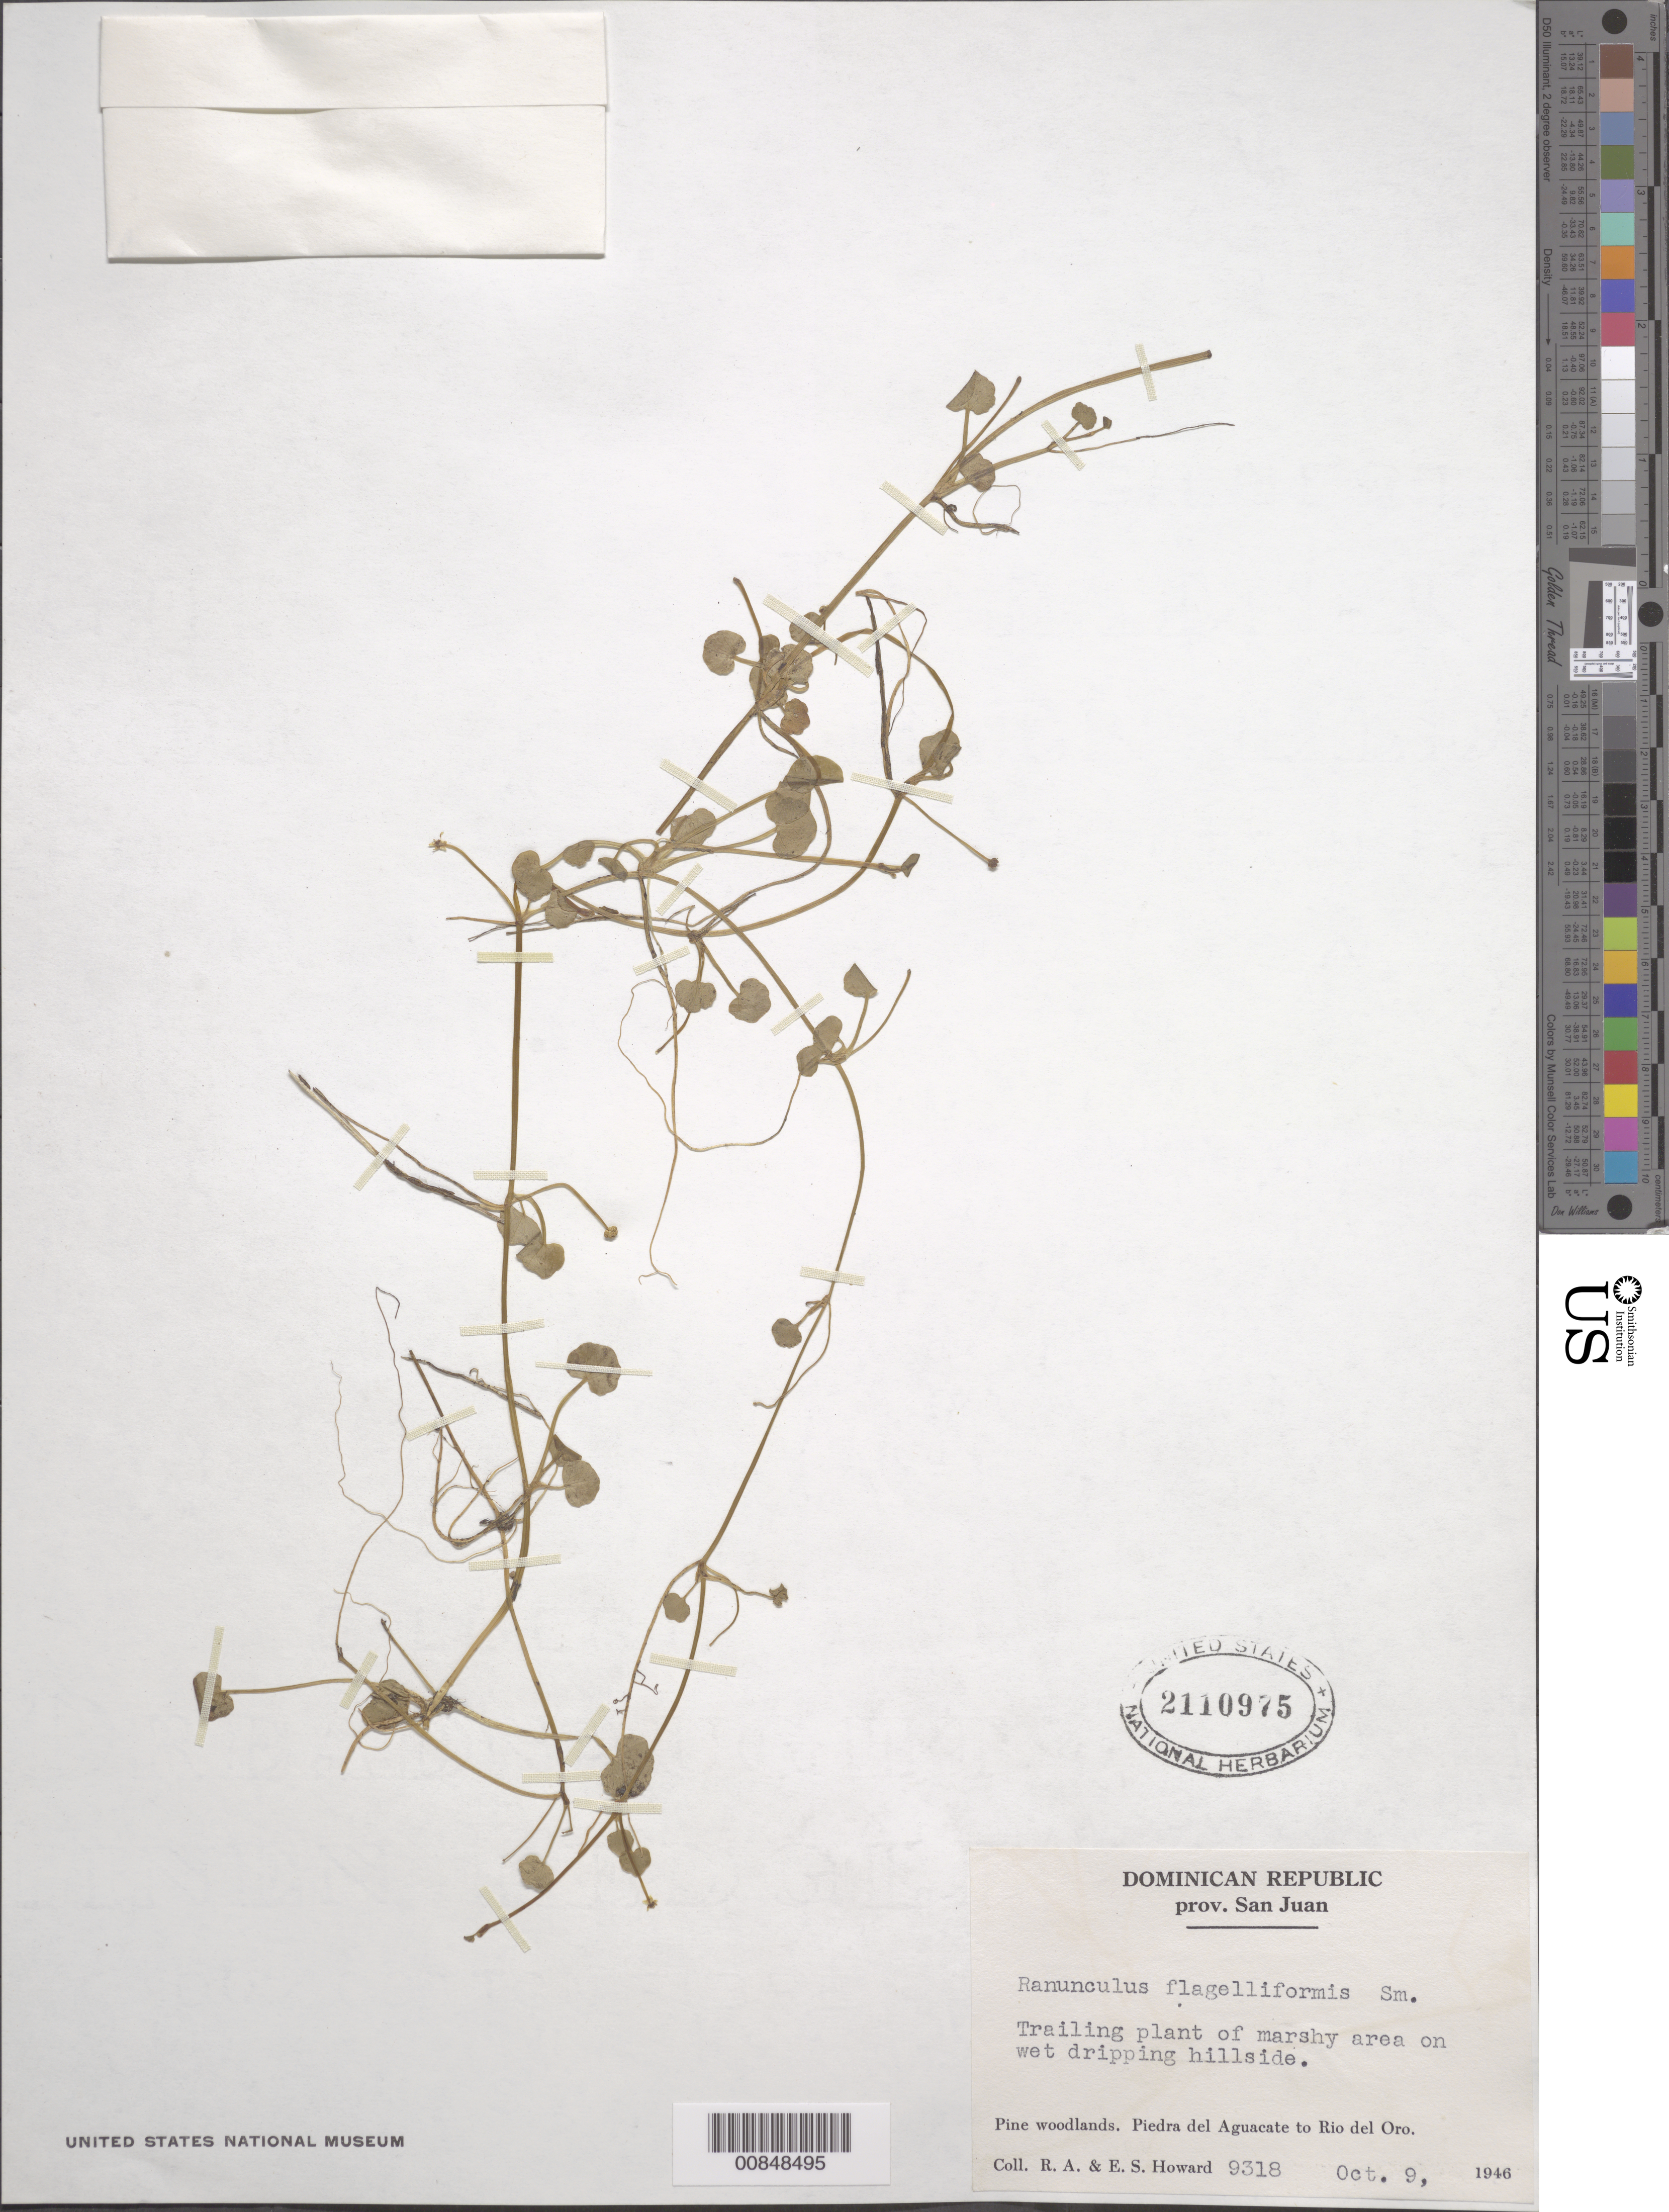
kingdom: Plantae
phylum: Tracheophyta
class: Magnoliopsida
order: Ranunculales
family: Ranunculaceae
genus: Ranunculus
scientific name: Ranunculus flagelliformis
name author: Sm.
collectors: R. A. Howard & E. S. Howard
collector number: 9318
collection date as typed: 09 Oct 1946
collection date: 1946-10-09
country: Dominican Republic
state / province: San Juan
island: Hispaniola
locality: Piedra del Aguacate to Río del Oro.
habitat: Plant of marshy area on wet dripping hillside. Pine woodlands.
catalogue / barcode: US 2110975